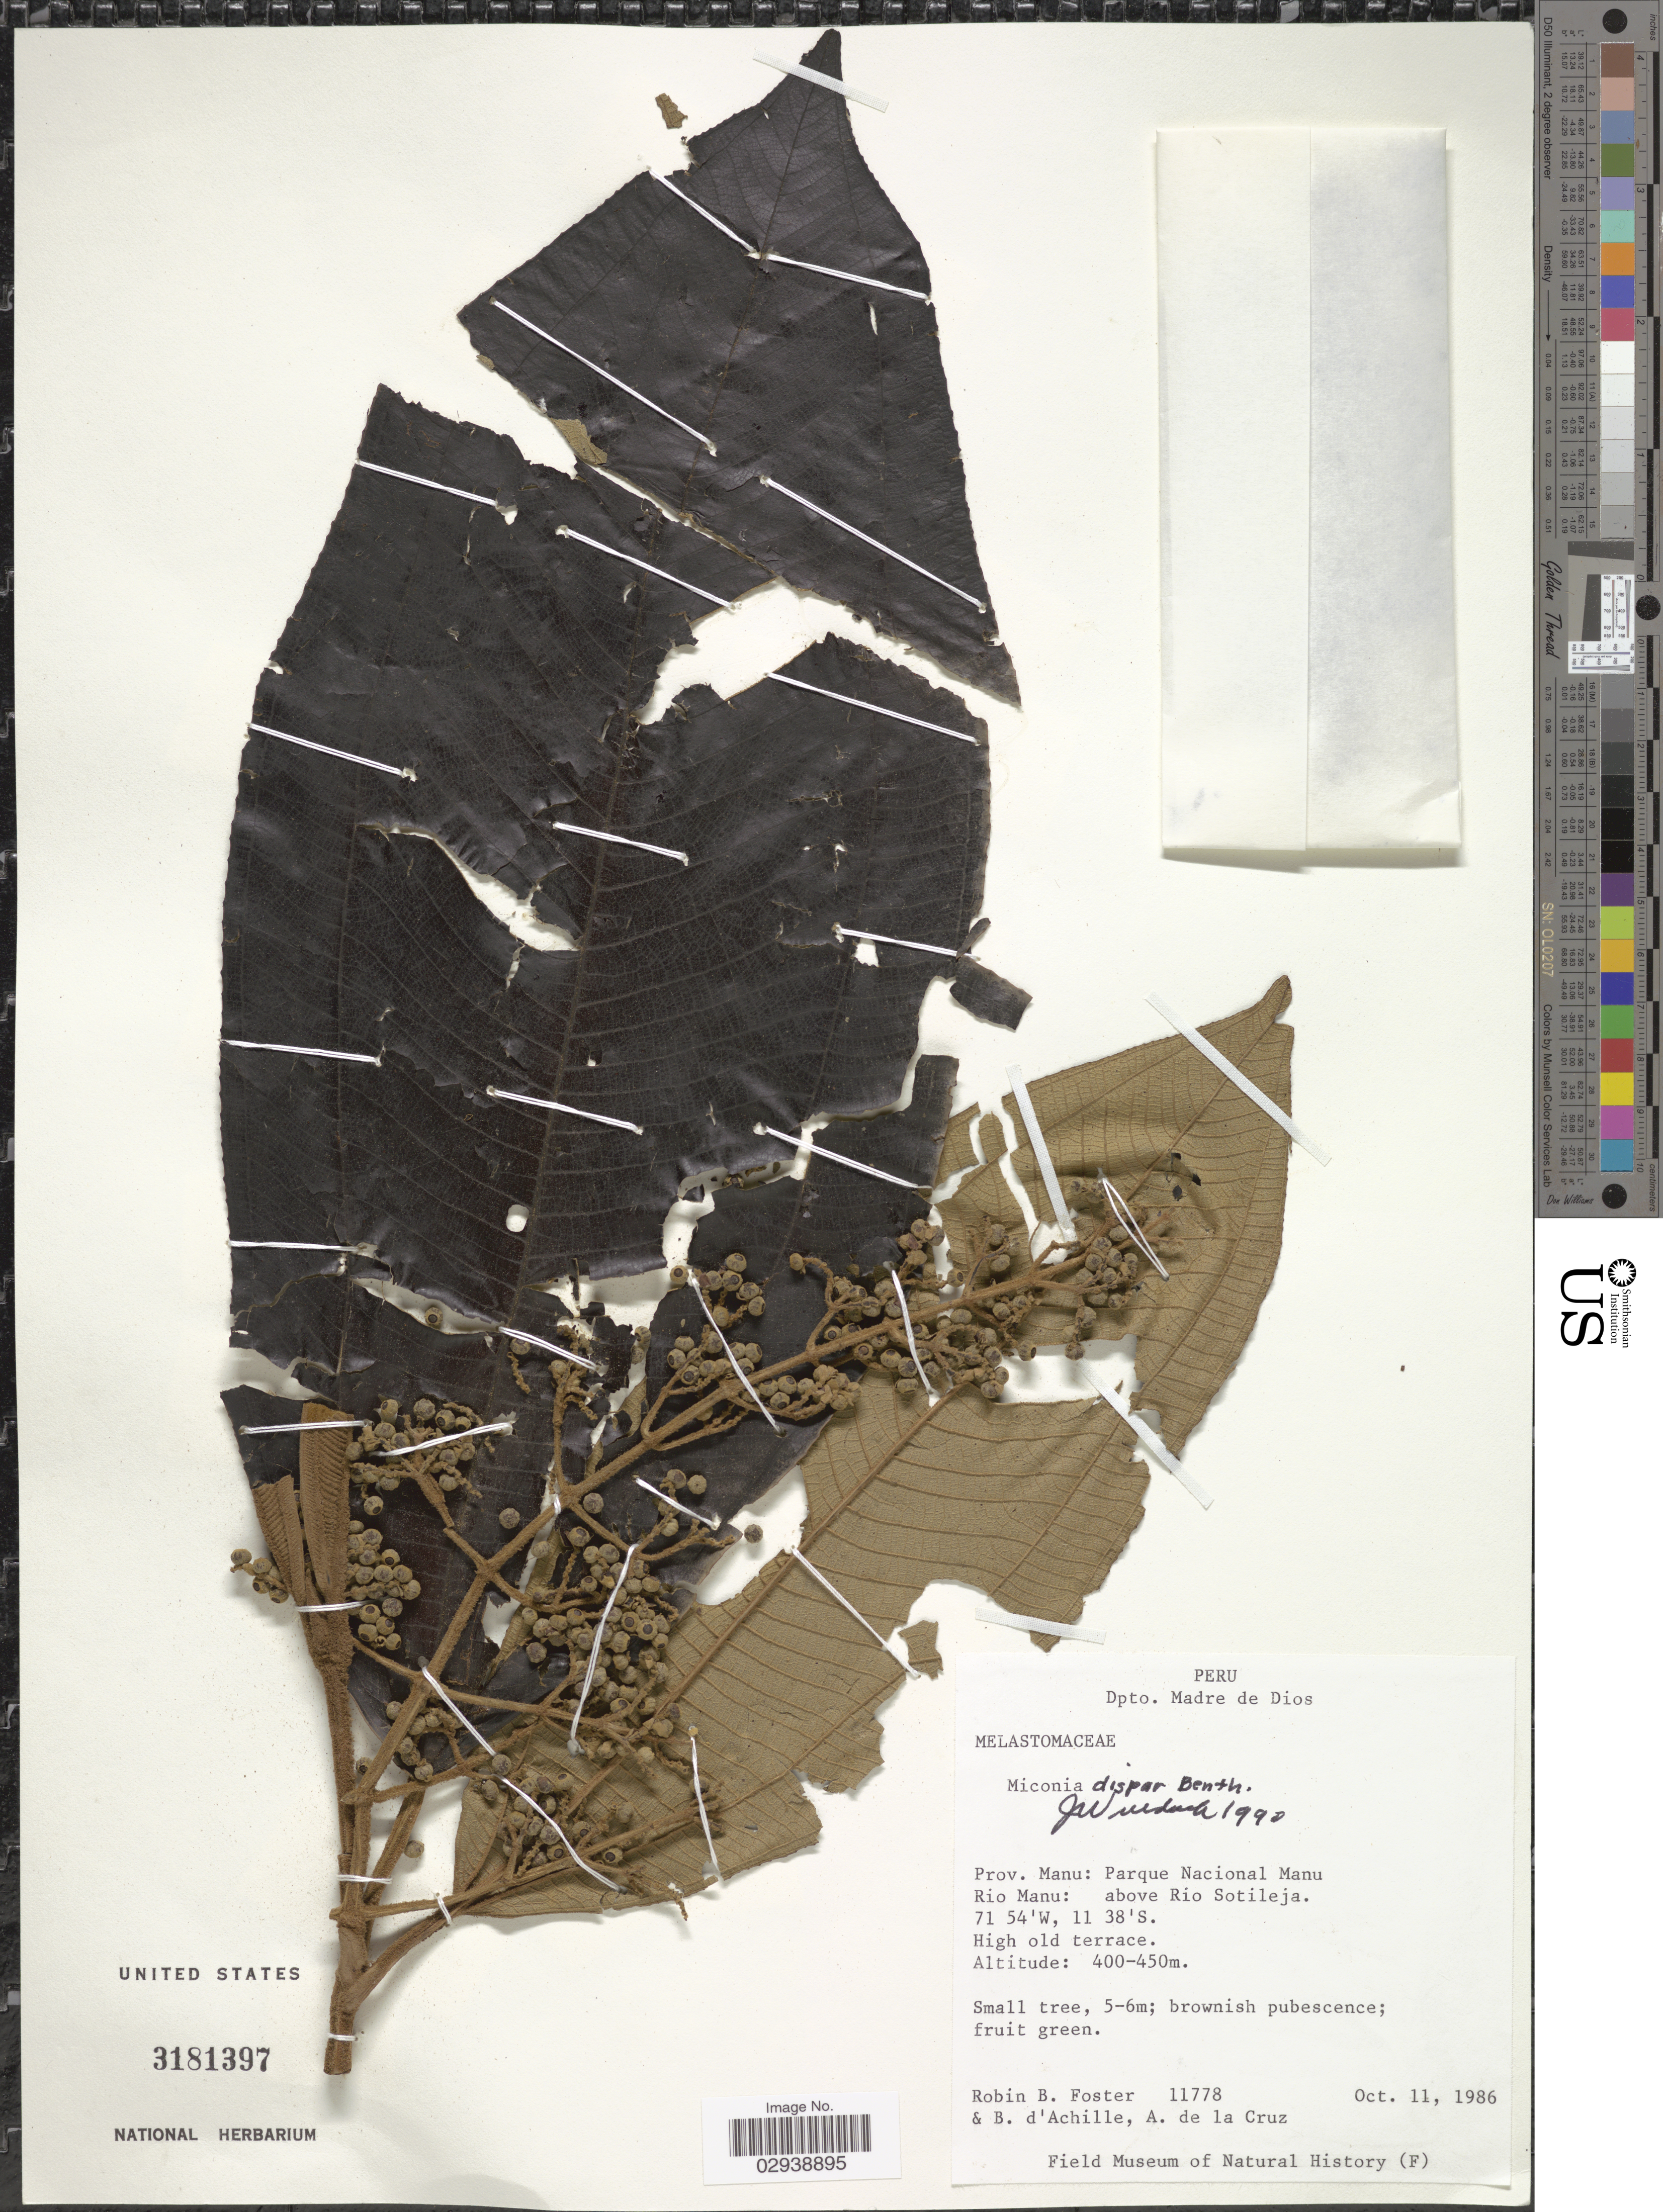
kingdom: Plantae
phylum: Tracheophyta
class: Magnoliopsida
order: Myrtales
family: Melastomataceae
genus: Miconia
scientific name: Miconia dispar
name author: Benth.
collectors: R. B. Foster, B. d'Achille & A. De la Cruz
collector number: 11778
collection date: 1986-10-11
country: Peru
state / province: Madre de Dios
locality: Dpto. Madre de Dios, Prov. Manu: Parque Nacional Manu, Rio Manu: above Rio Sotileja.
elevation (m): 400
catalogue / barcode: US 3181397